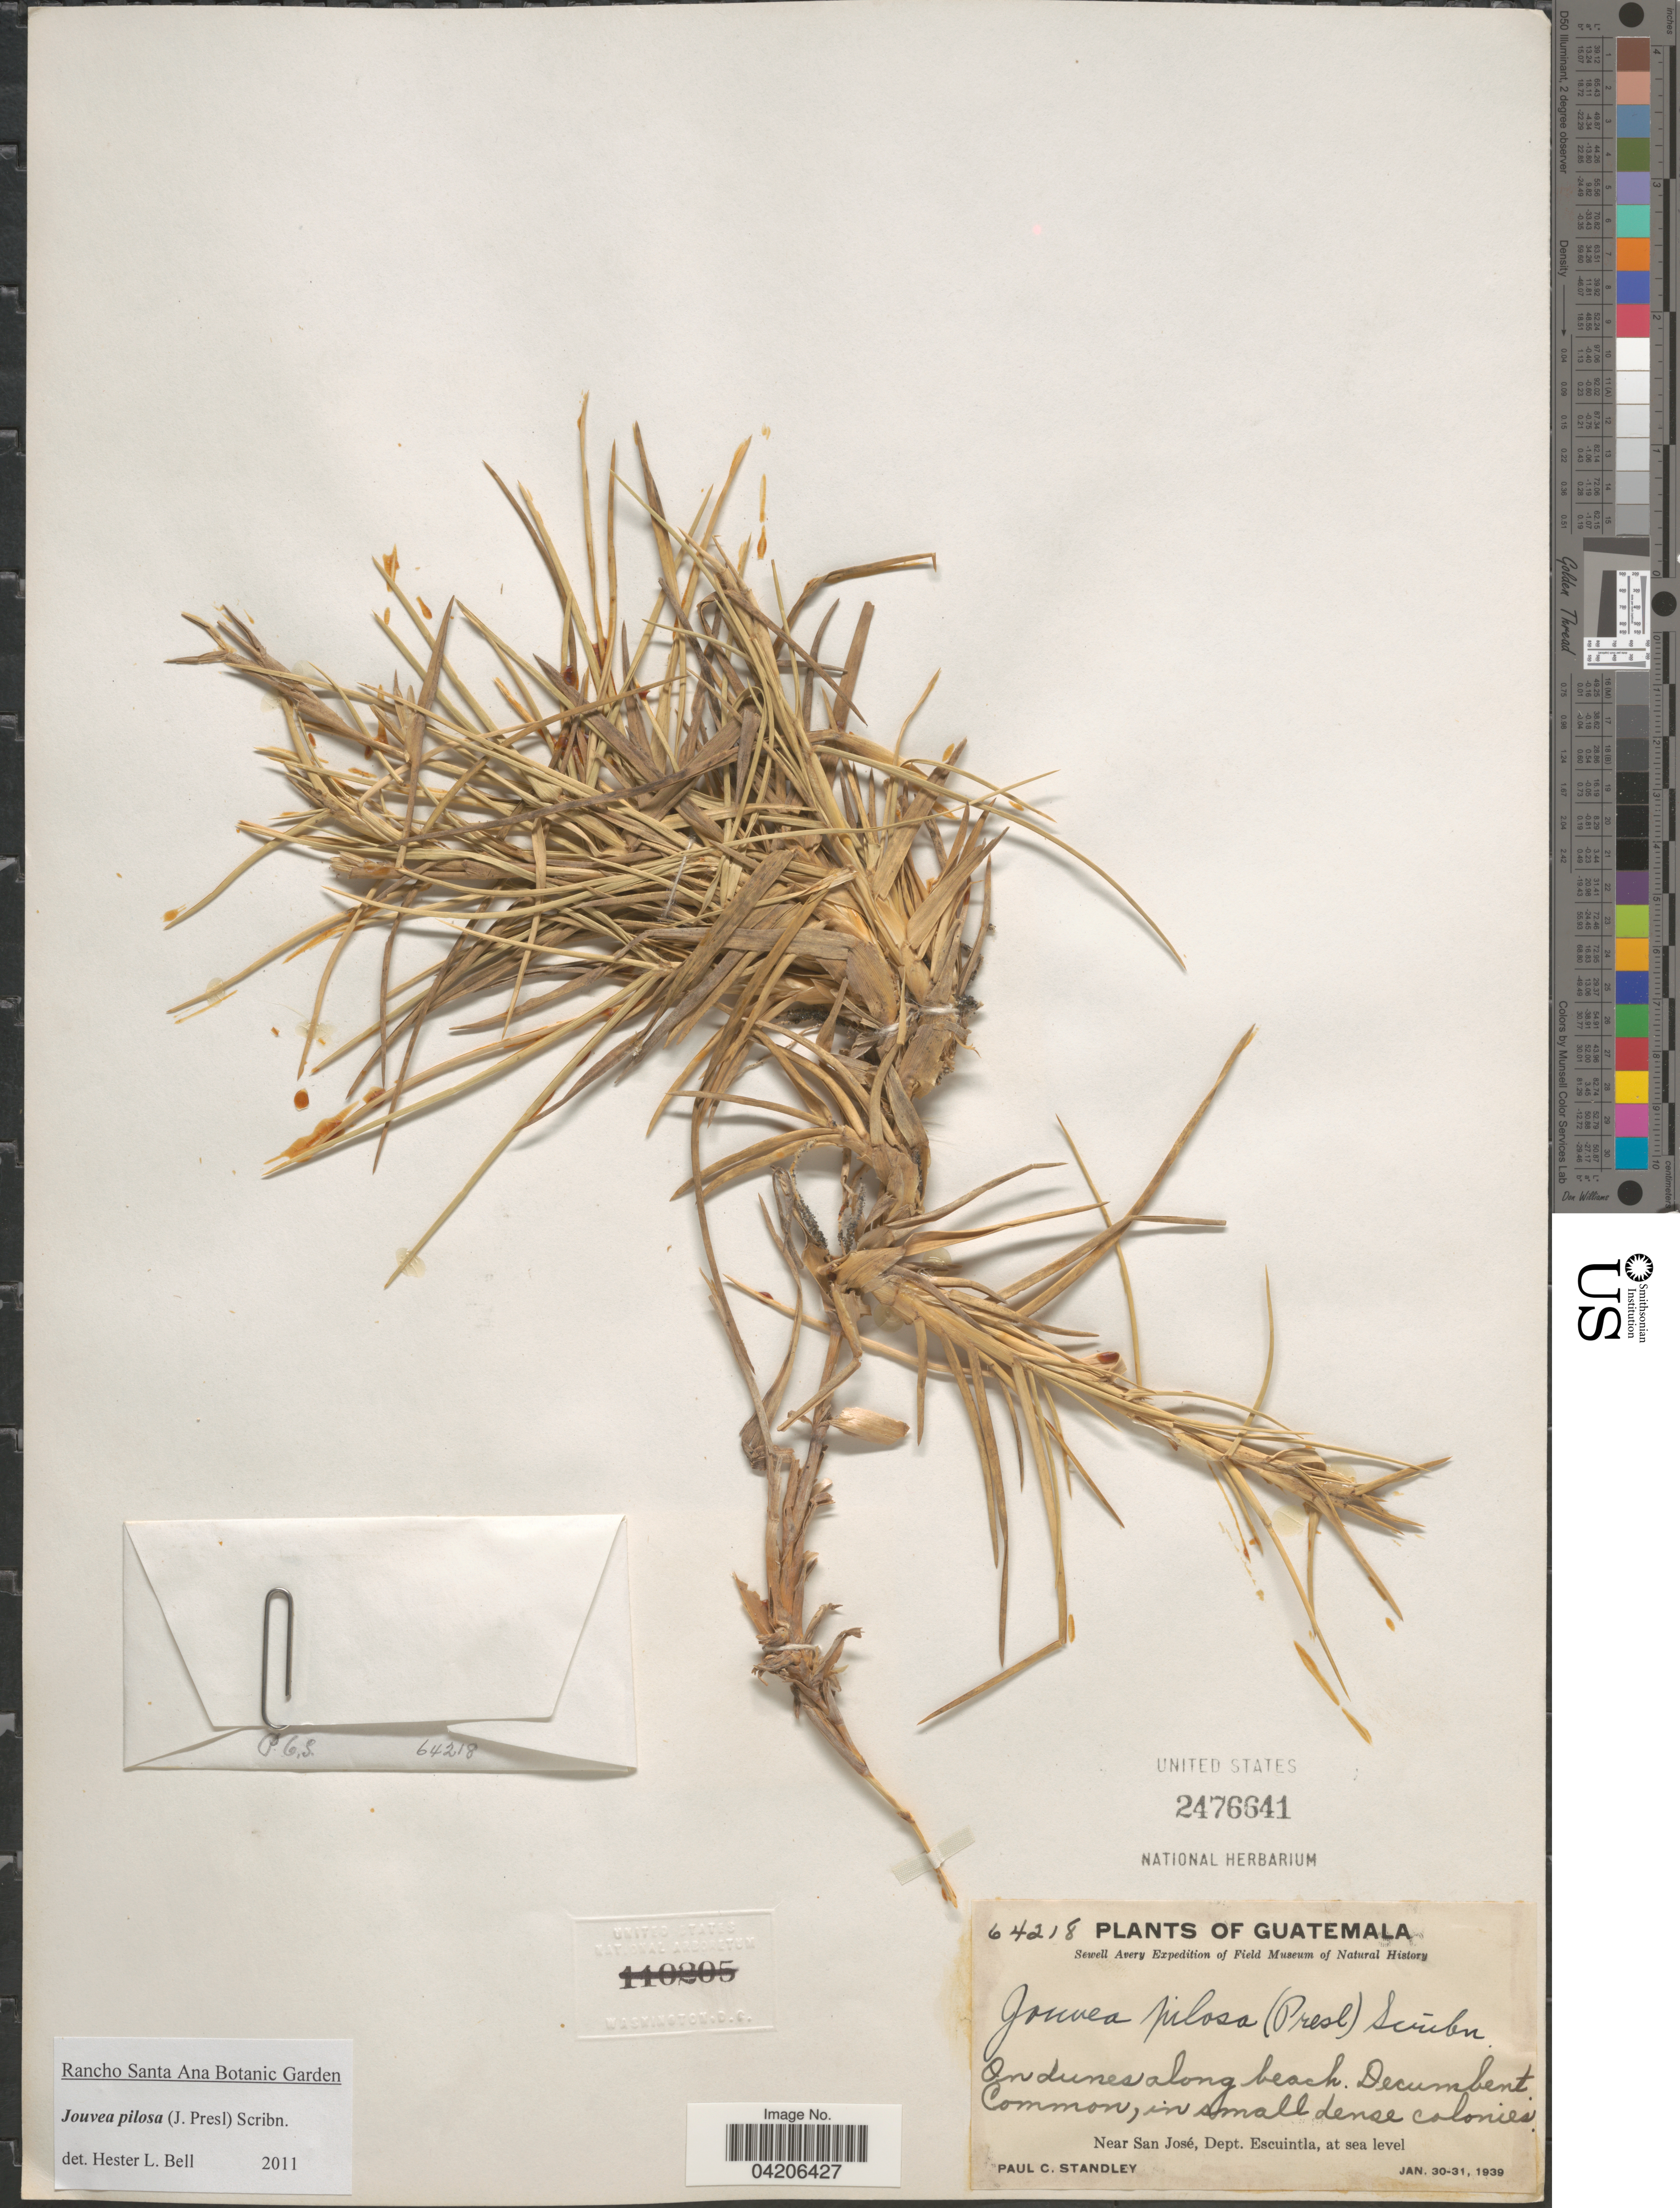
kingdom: Plantae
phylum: Tracheophyta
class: Liliopsida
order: Poales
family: Poaceae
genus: Jouvea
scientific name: Jouvea pilosa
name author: (J. Presl) Scribn.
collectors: P. C. Standley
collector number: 64218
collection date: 1939-01-30/1939-01-31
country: Guatemala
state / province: Escuintla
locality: Sewell Avery Expedition. On dunes along beach. Decumbent. Near San José, Dept. Escuintla.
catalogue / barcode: US 2476641